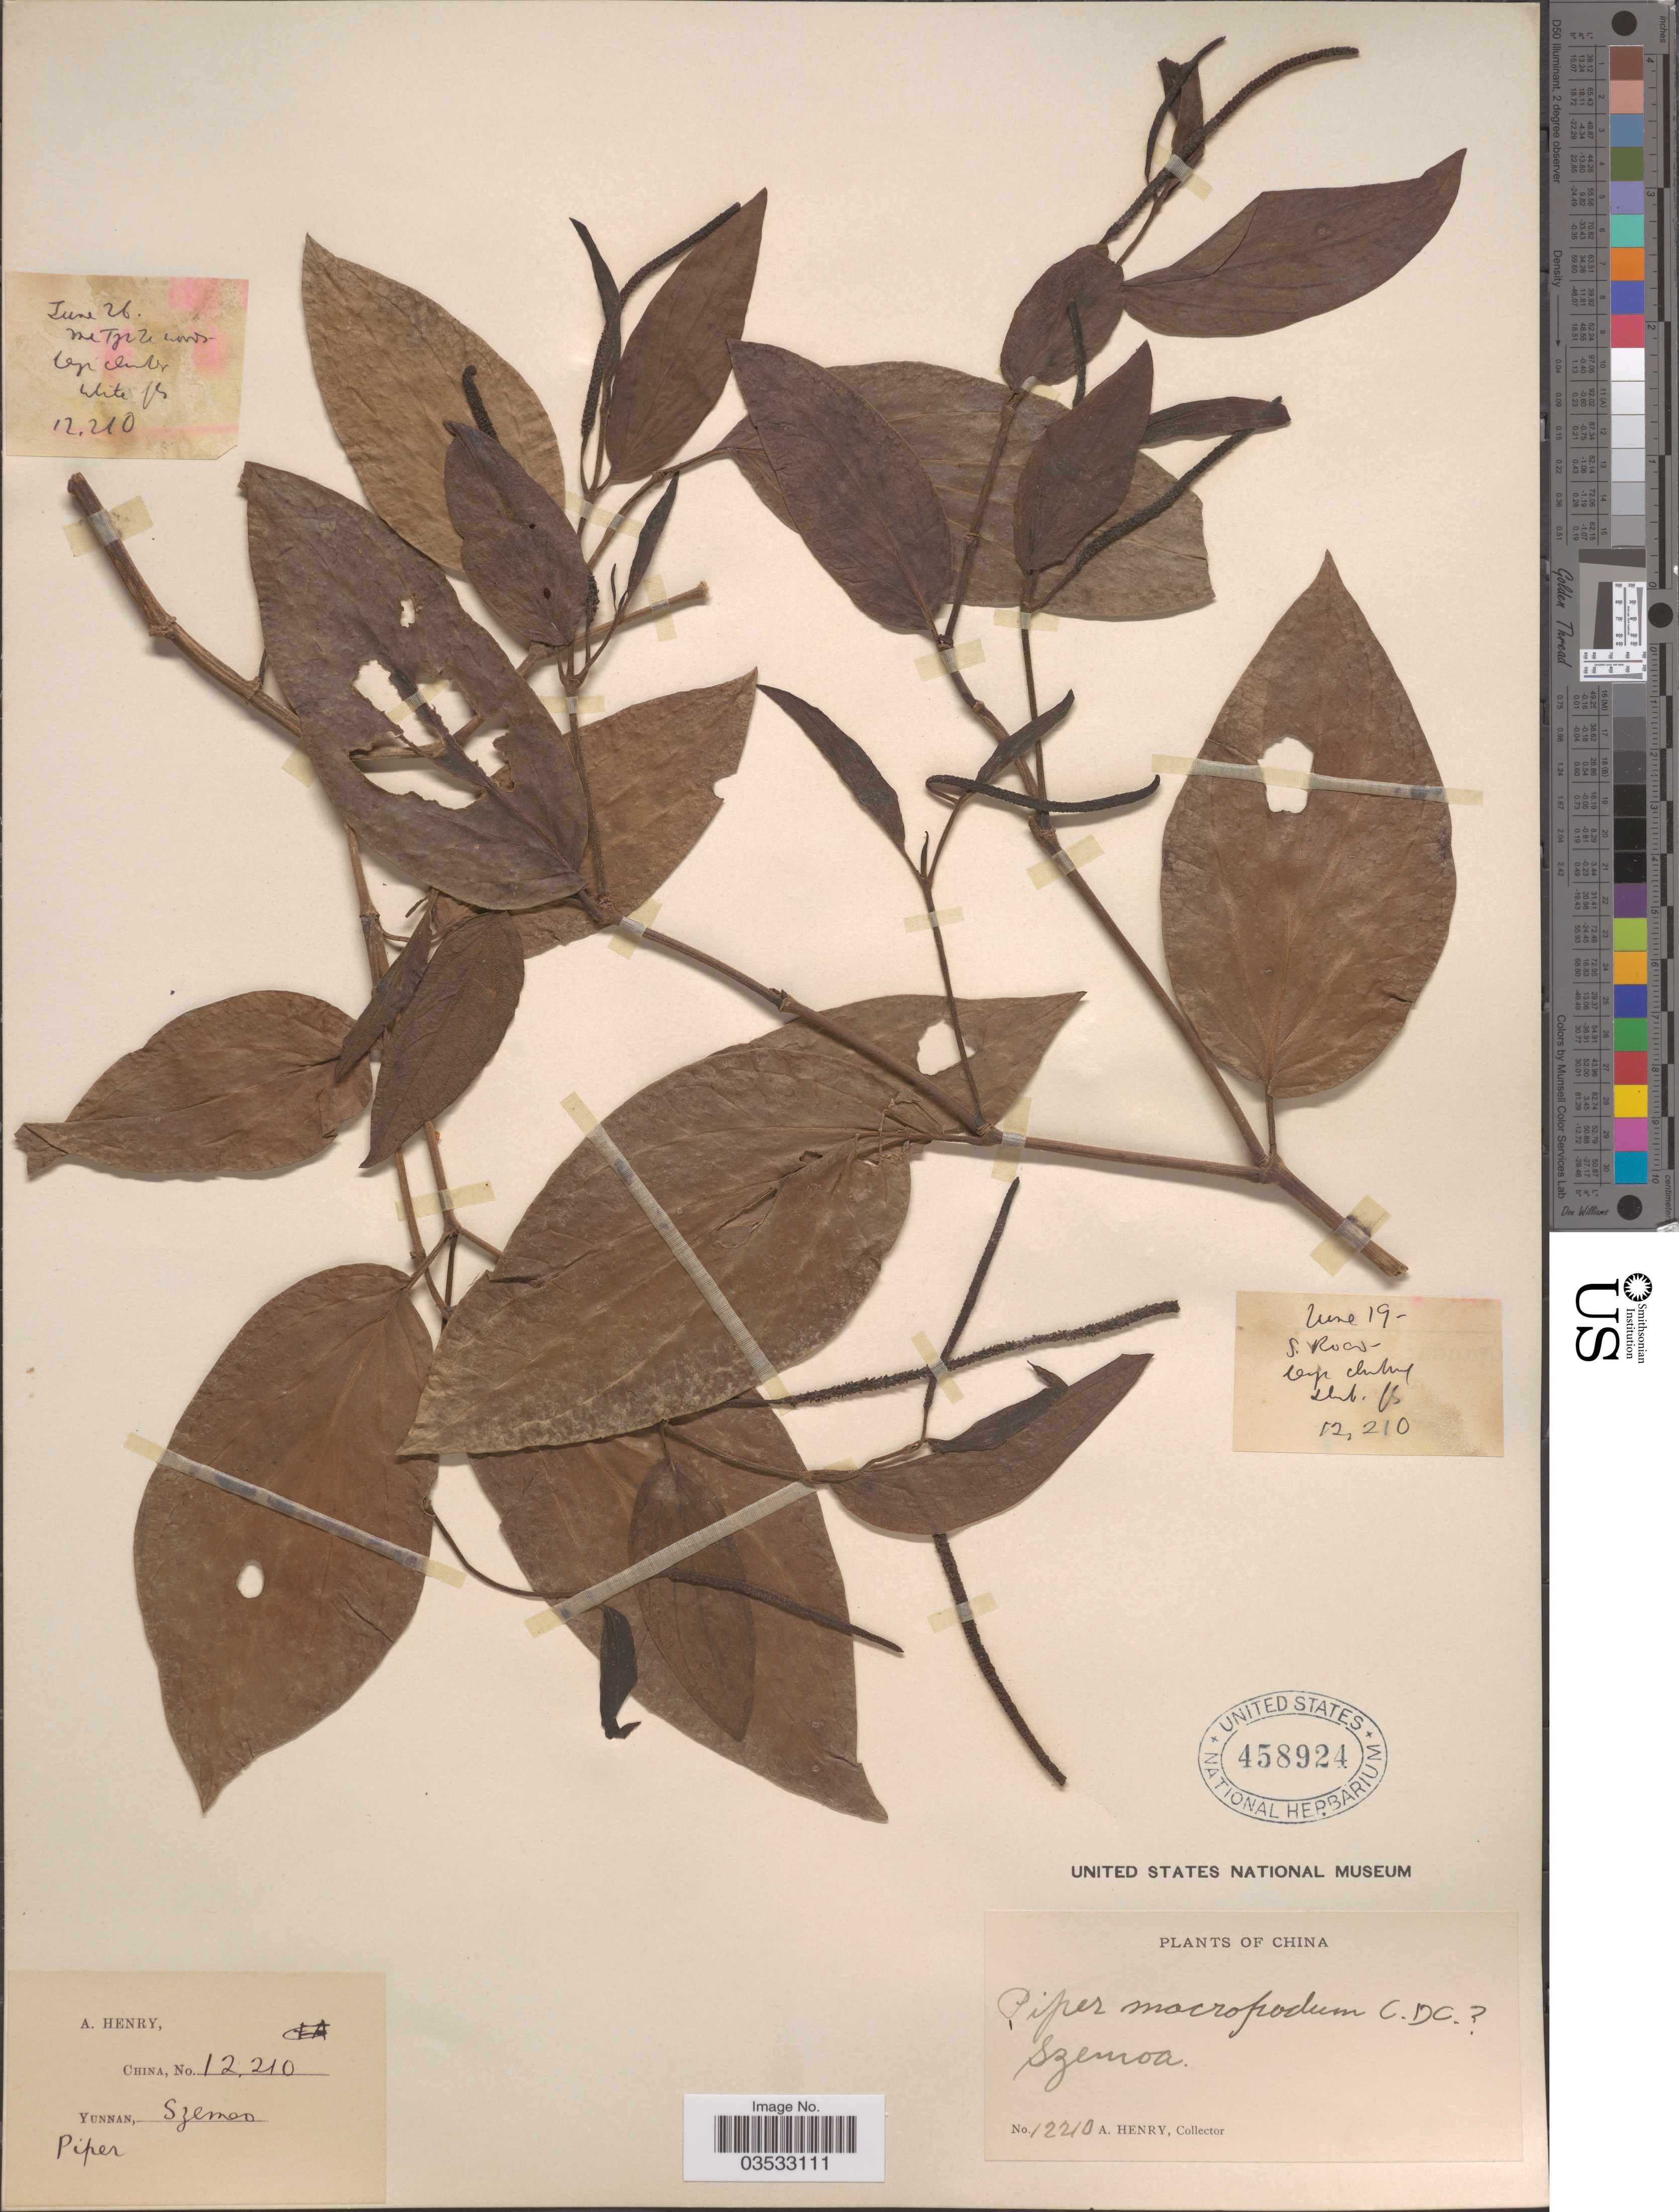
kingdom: Plantae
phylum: Tracheophyta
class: Magnoliopsida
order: Piperales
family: Piperaceae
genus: Piper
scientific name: Piper macropodum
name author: C. DC.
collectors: A. Henry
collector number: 12210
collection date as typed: Transcribed d/m/y: /6/19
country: China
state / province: Yunnan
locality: Szemoa.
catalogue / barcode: US 458924